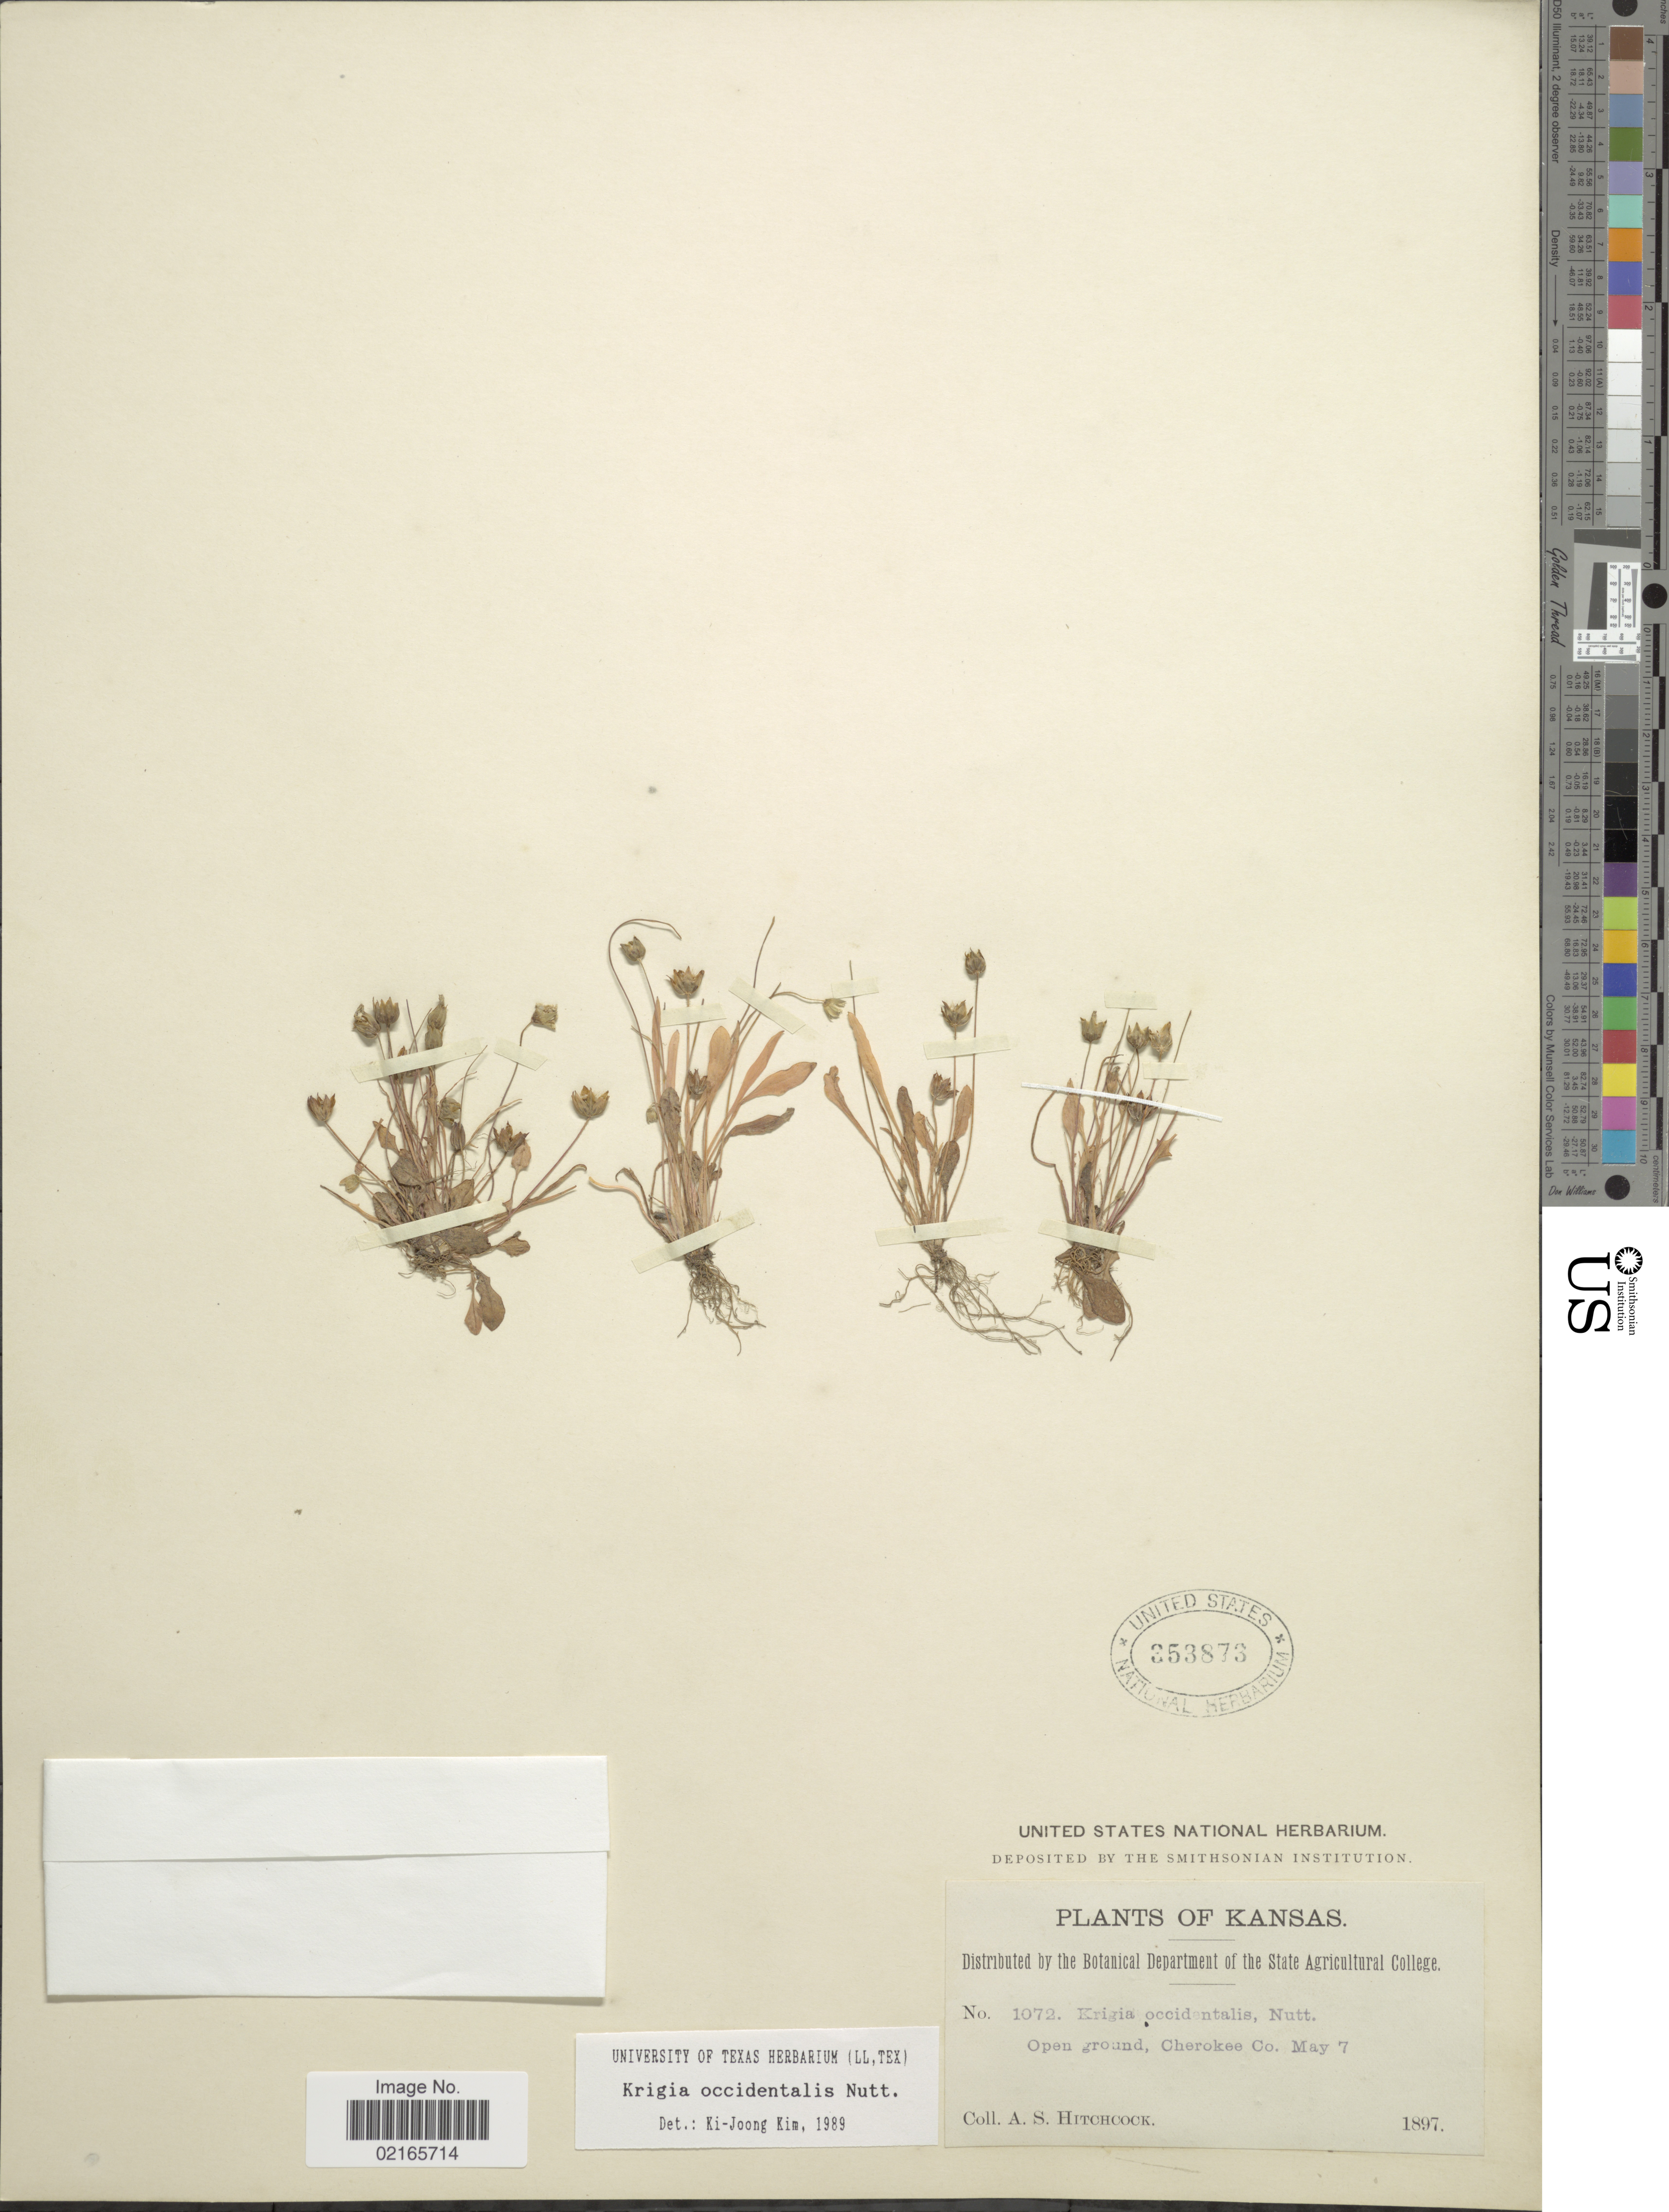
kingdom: Plantae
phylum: Tracheophyta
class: Magnoliopsida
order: Asterales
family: Asteraceae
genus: Krigia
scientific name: Krigia occidentalis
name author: Nutt.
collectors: A. S. Hitchcock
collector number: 1072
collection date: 1897-05-07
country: United States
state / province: Kansas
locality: Open ground, Cherokee Co.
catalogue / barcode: US 353873